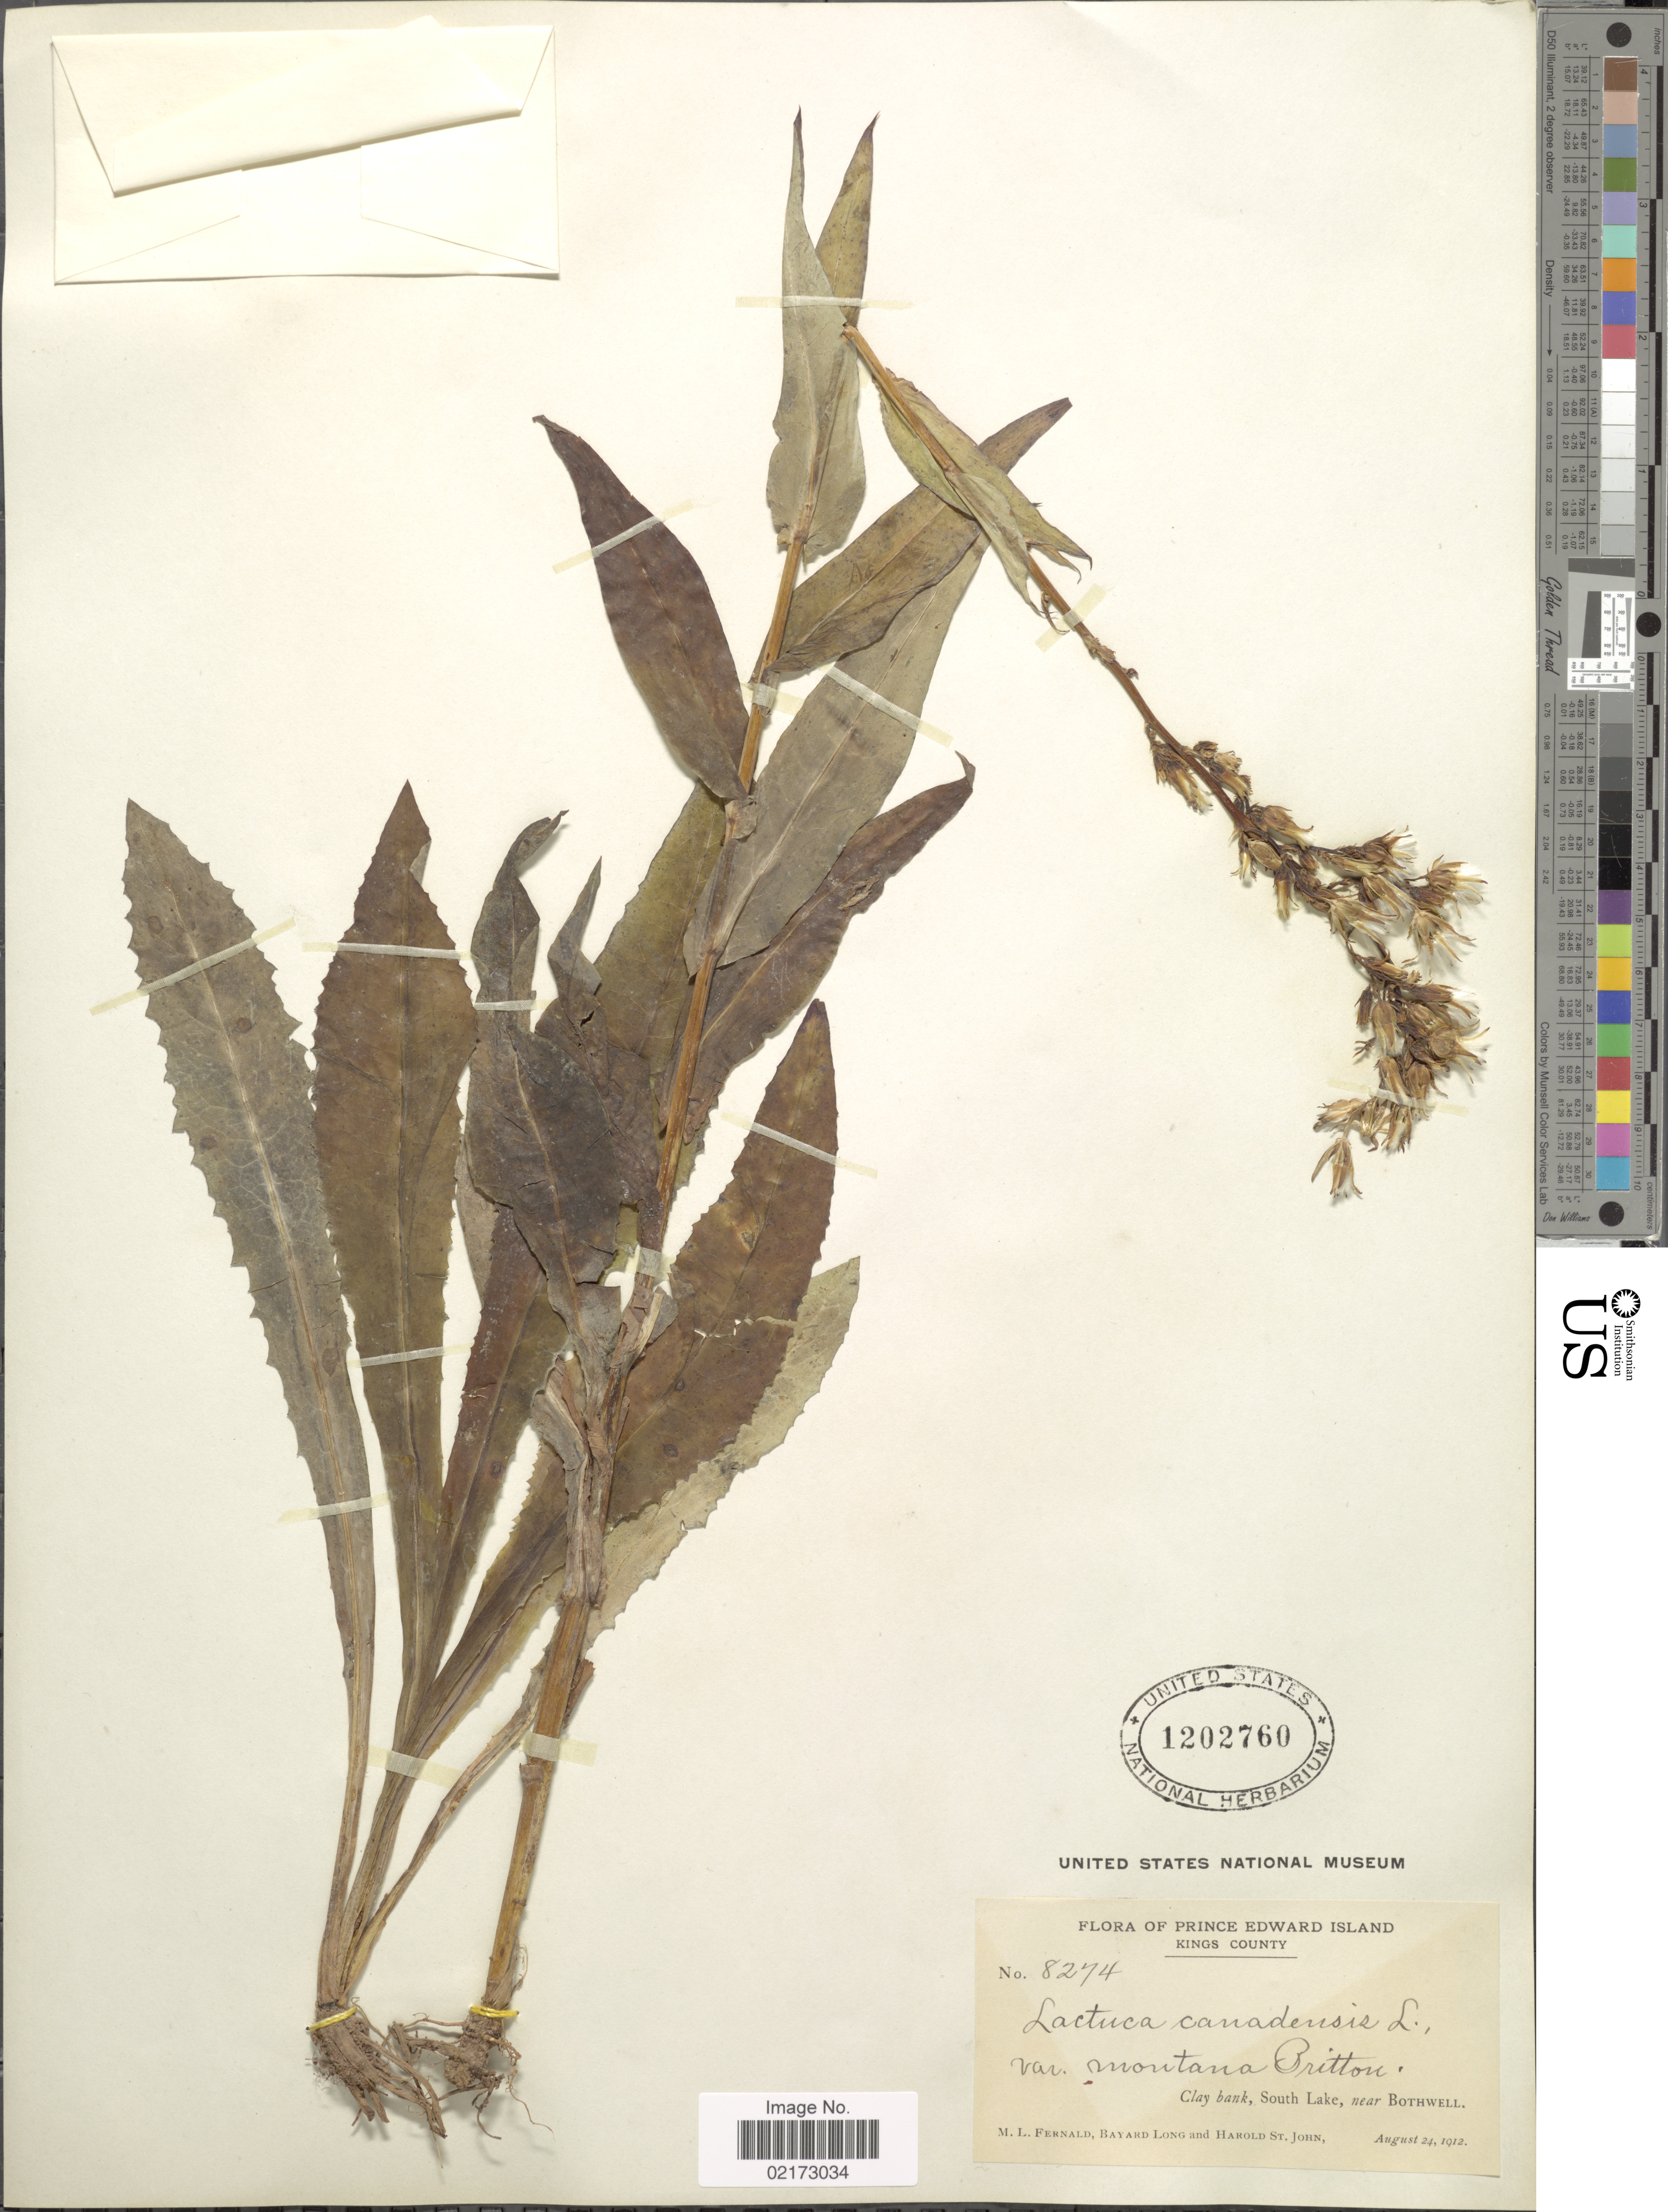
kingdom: Plantae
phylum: Tracheophyta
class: Magnoliopsida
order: Asterales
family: Asteraceae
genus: Lactuca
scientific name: Lactuca canadensis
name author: L.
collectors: M. L. Fernald, B. Long & H. St. John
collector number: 8274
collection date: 1912-08-24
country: Canada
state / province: Prince Edward Island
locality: Kings County, South Lake, near Bothwell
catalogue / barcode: US 1202760